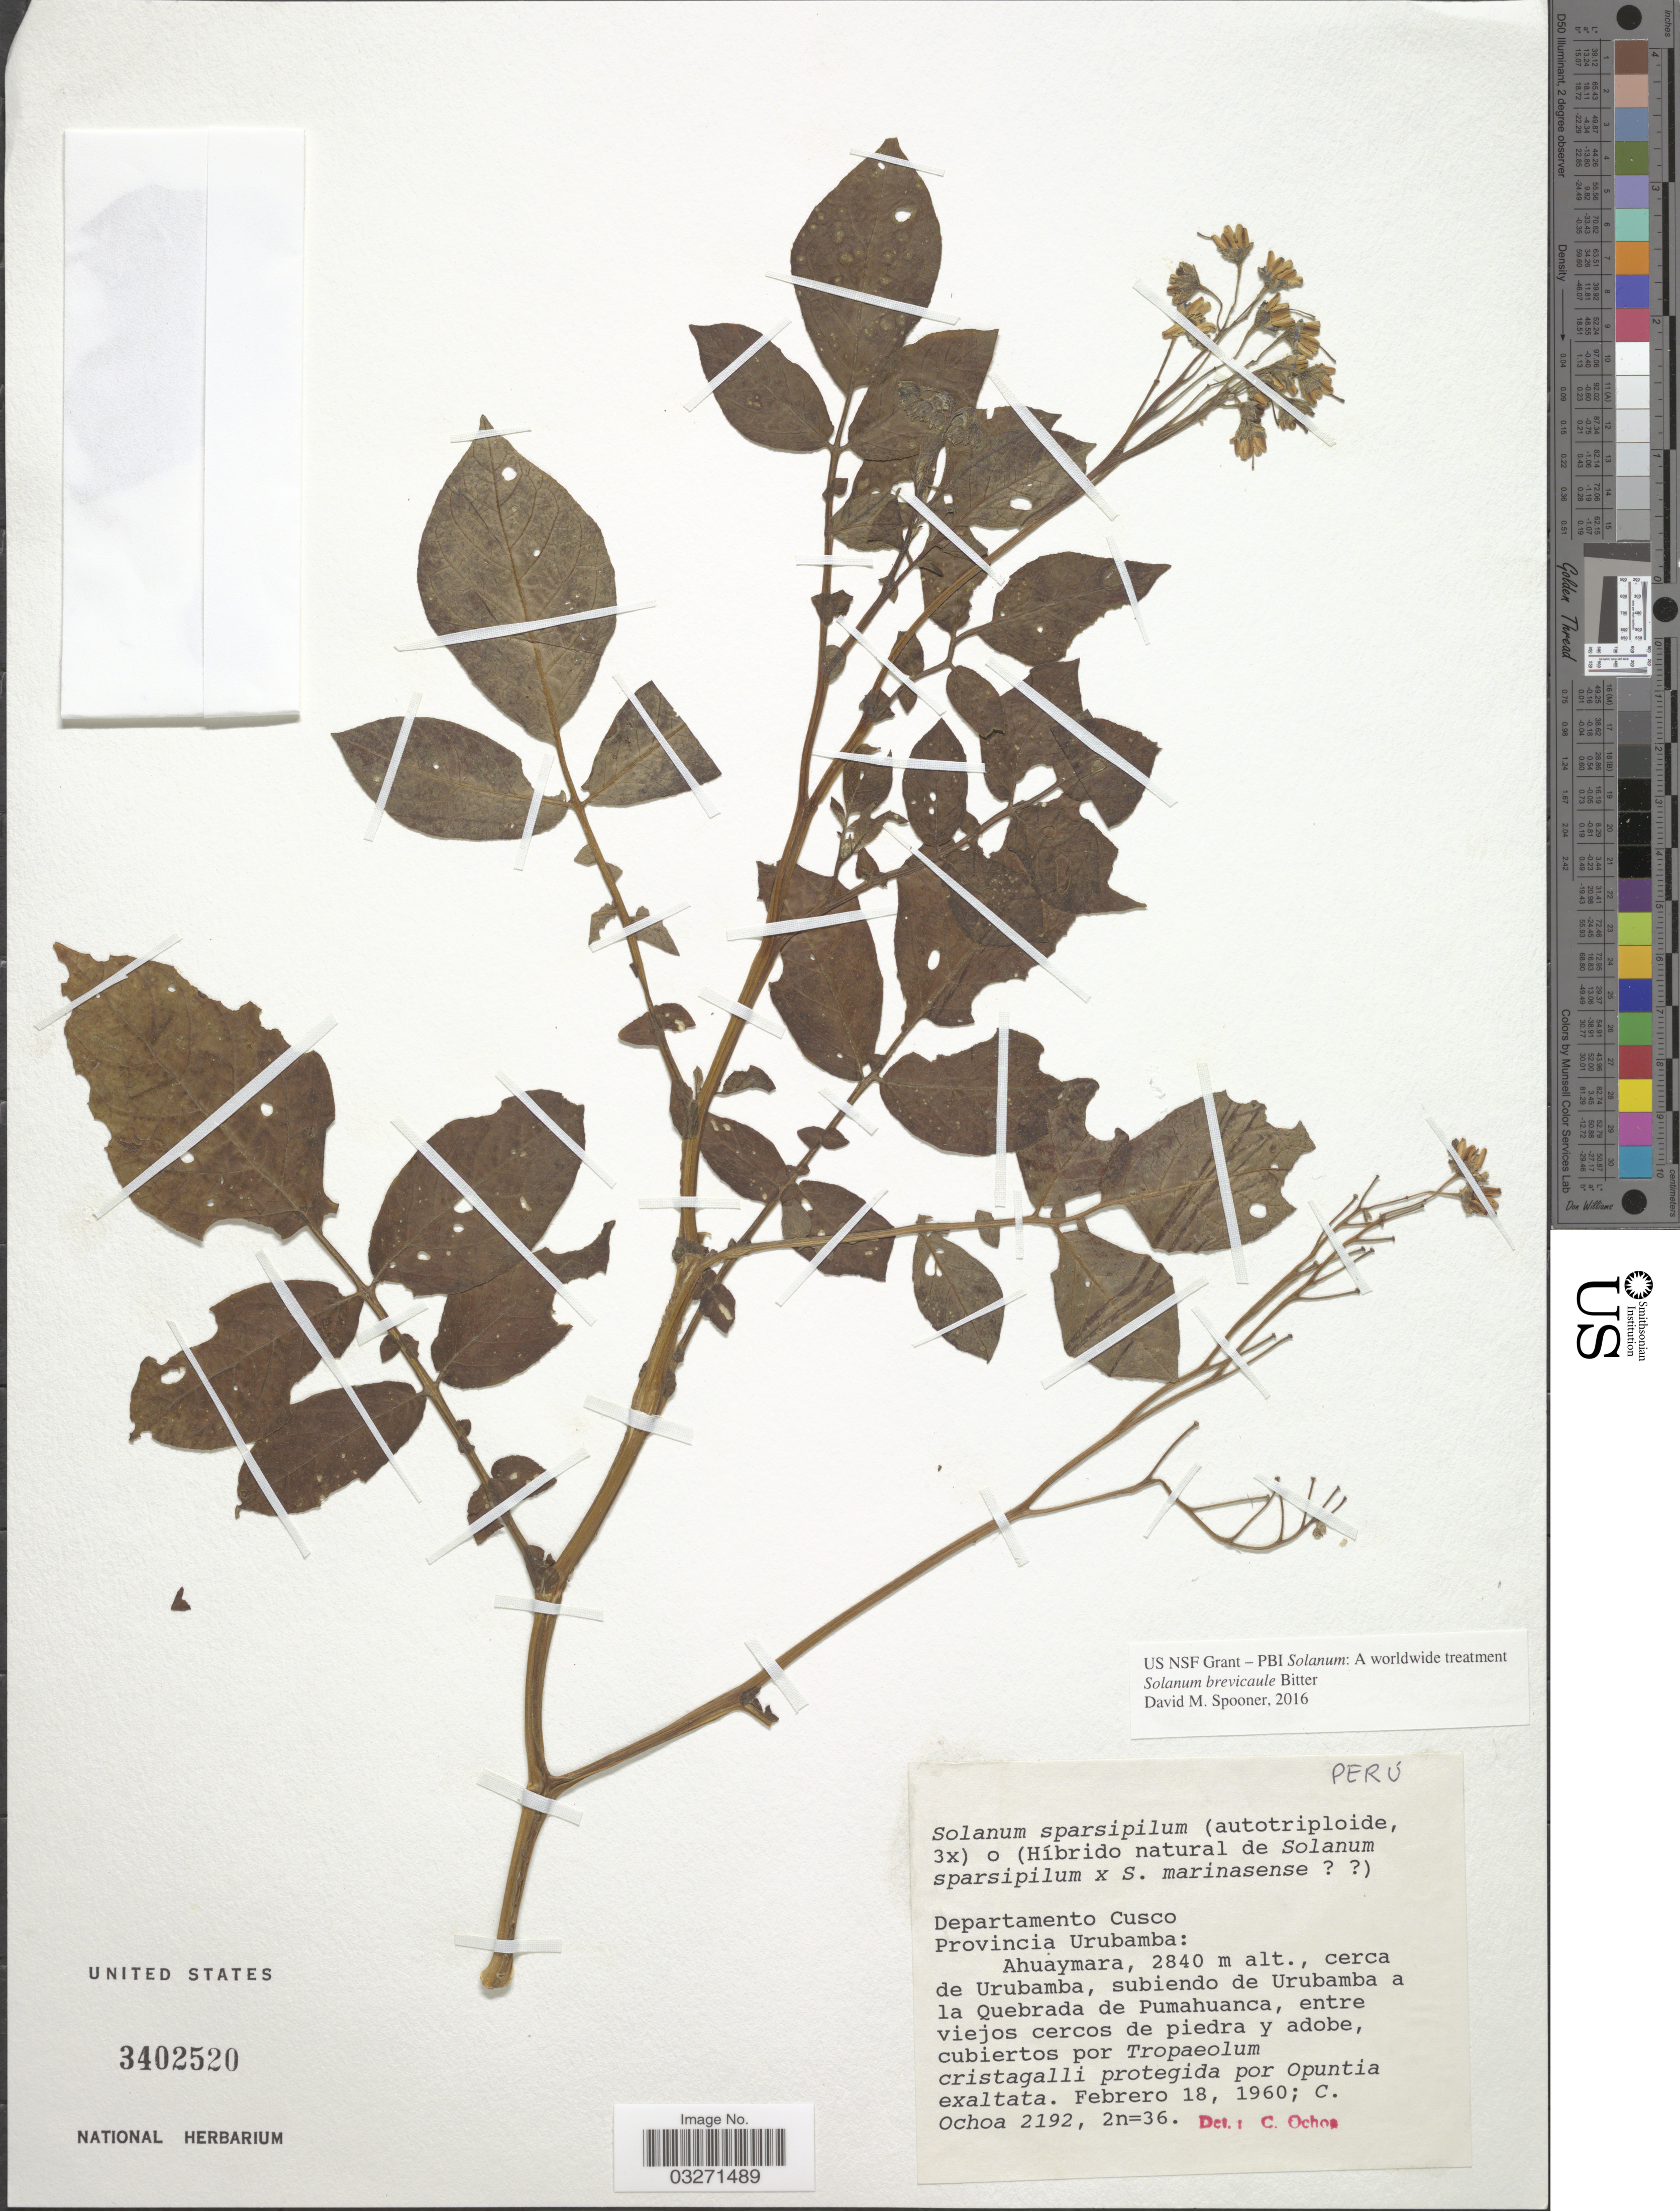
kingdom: Plantae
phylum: Tracheophyta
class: Magnoliopsida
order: Solanales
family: Solanaceae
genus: Solanum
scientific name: Solanum brevicaule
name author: Bitter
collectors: C. Ochoa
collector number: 2192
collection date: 1960-02-18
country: Peru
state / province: Cusco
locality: Departamento Cusco. Provincia Urubamba: Ahuaymara, cerca de Urubamba, subiendo de Urubamba a la Quebrada de Pumahuanca, entre viejos cercos de piedra y adobe.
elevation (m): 2840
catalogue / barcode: US 3402520